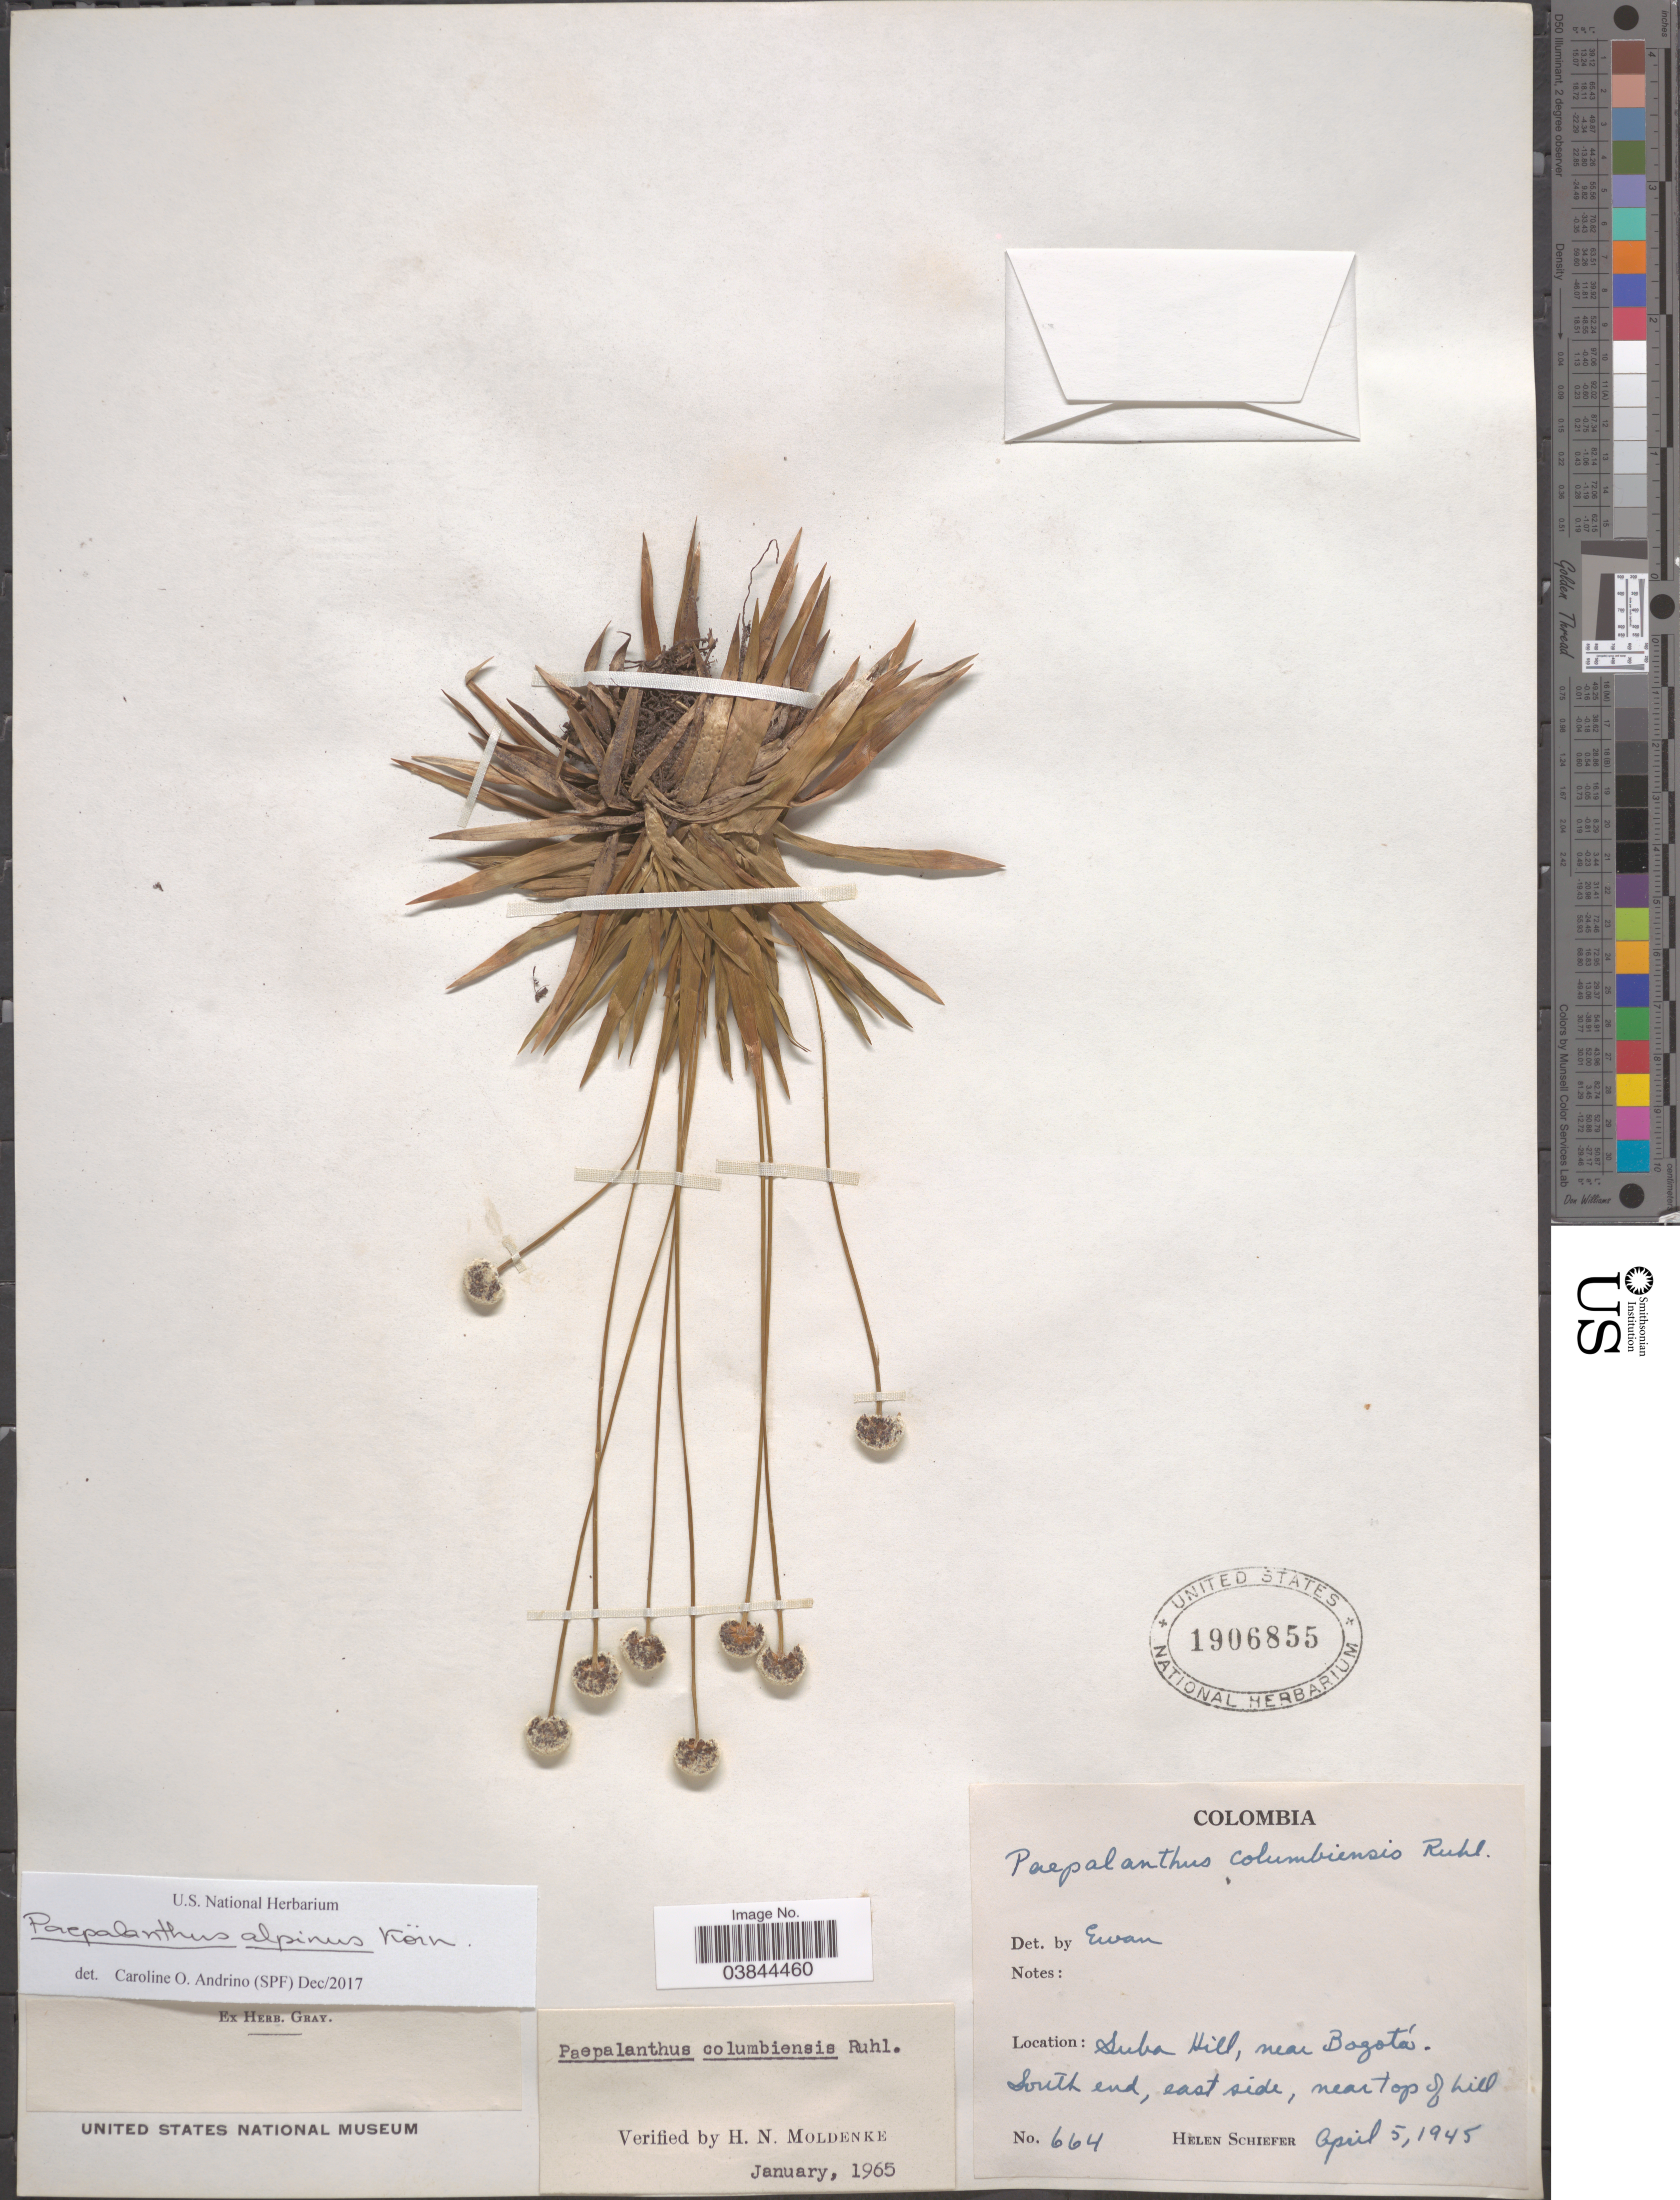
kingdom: Plantae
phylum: Tracheophyta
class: Liliopsida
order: Poales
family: Eriocaulaceae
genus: Paepalanthus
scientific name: Paepalanthus ensifolius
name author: (Kunth) Kunth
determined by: Sauthier, Laura Jeanne, (SPF), Universidade de Sao Paulo (BRAZIL)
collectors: H. Schiefer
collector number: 664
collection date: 1945-04-05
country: Colombia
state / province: Bogota D.C.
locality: Suba Hill, near Bogotá. South end, east side, near top of hill.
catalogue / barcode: US 1906855